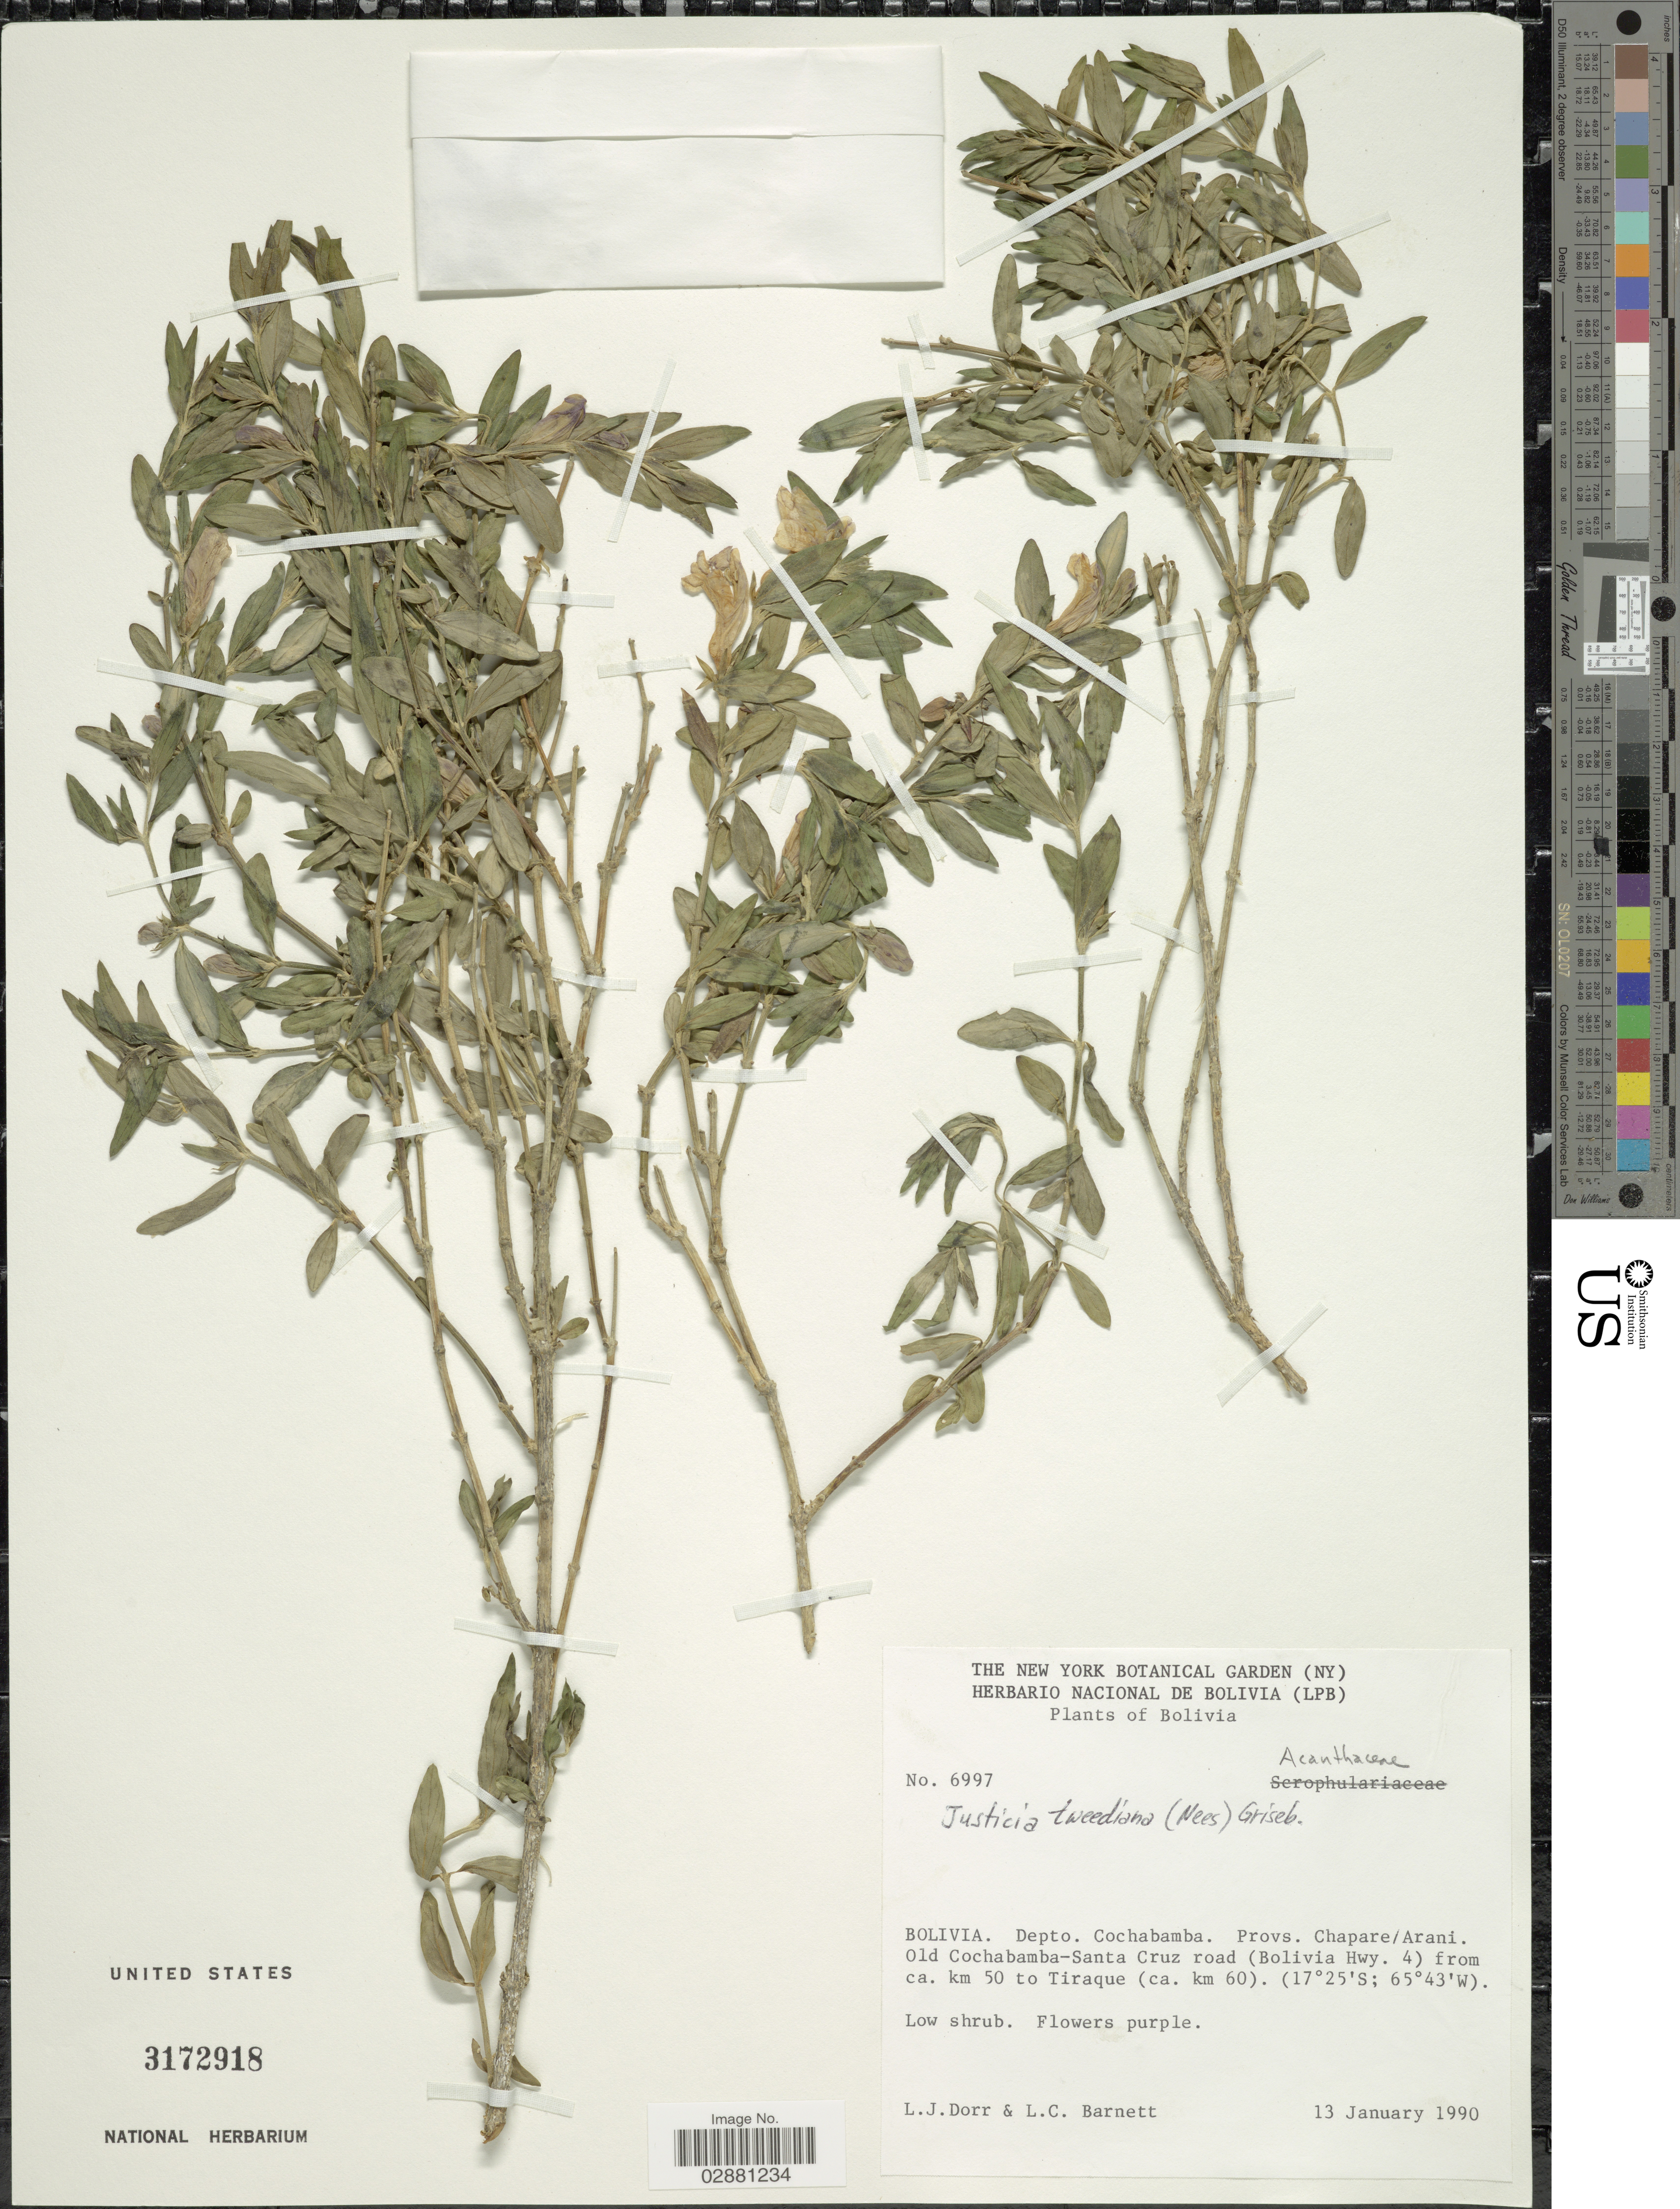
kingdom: Plantae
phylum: Tracheophyta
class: Magnoliopsida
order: Lamiales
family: Acanthaceae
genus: Justicia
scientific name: Justicia tweediana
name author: (Nees) Griseb.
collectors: L. J. Dorr & L. C. Barnett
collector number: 6997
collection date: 1990-01-13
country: Bolivia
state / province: Cochabamba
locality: Depto. Cochabamba, Provs. Chapare-Arani, Old Cochabamba-Santa Cruz road (Bolivia Hwy. 4) from ca. km 50 to Tiraque (ca. km 60).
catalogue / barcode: US 3172918